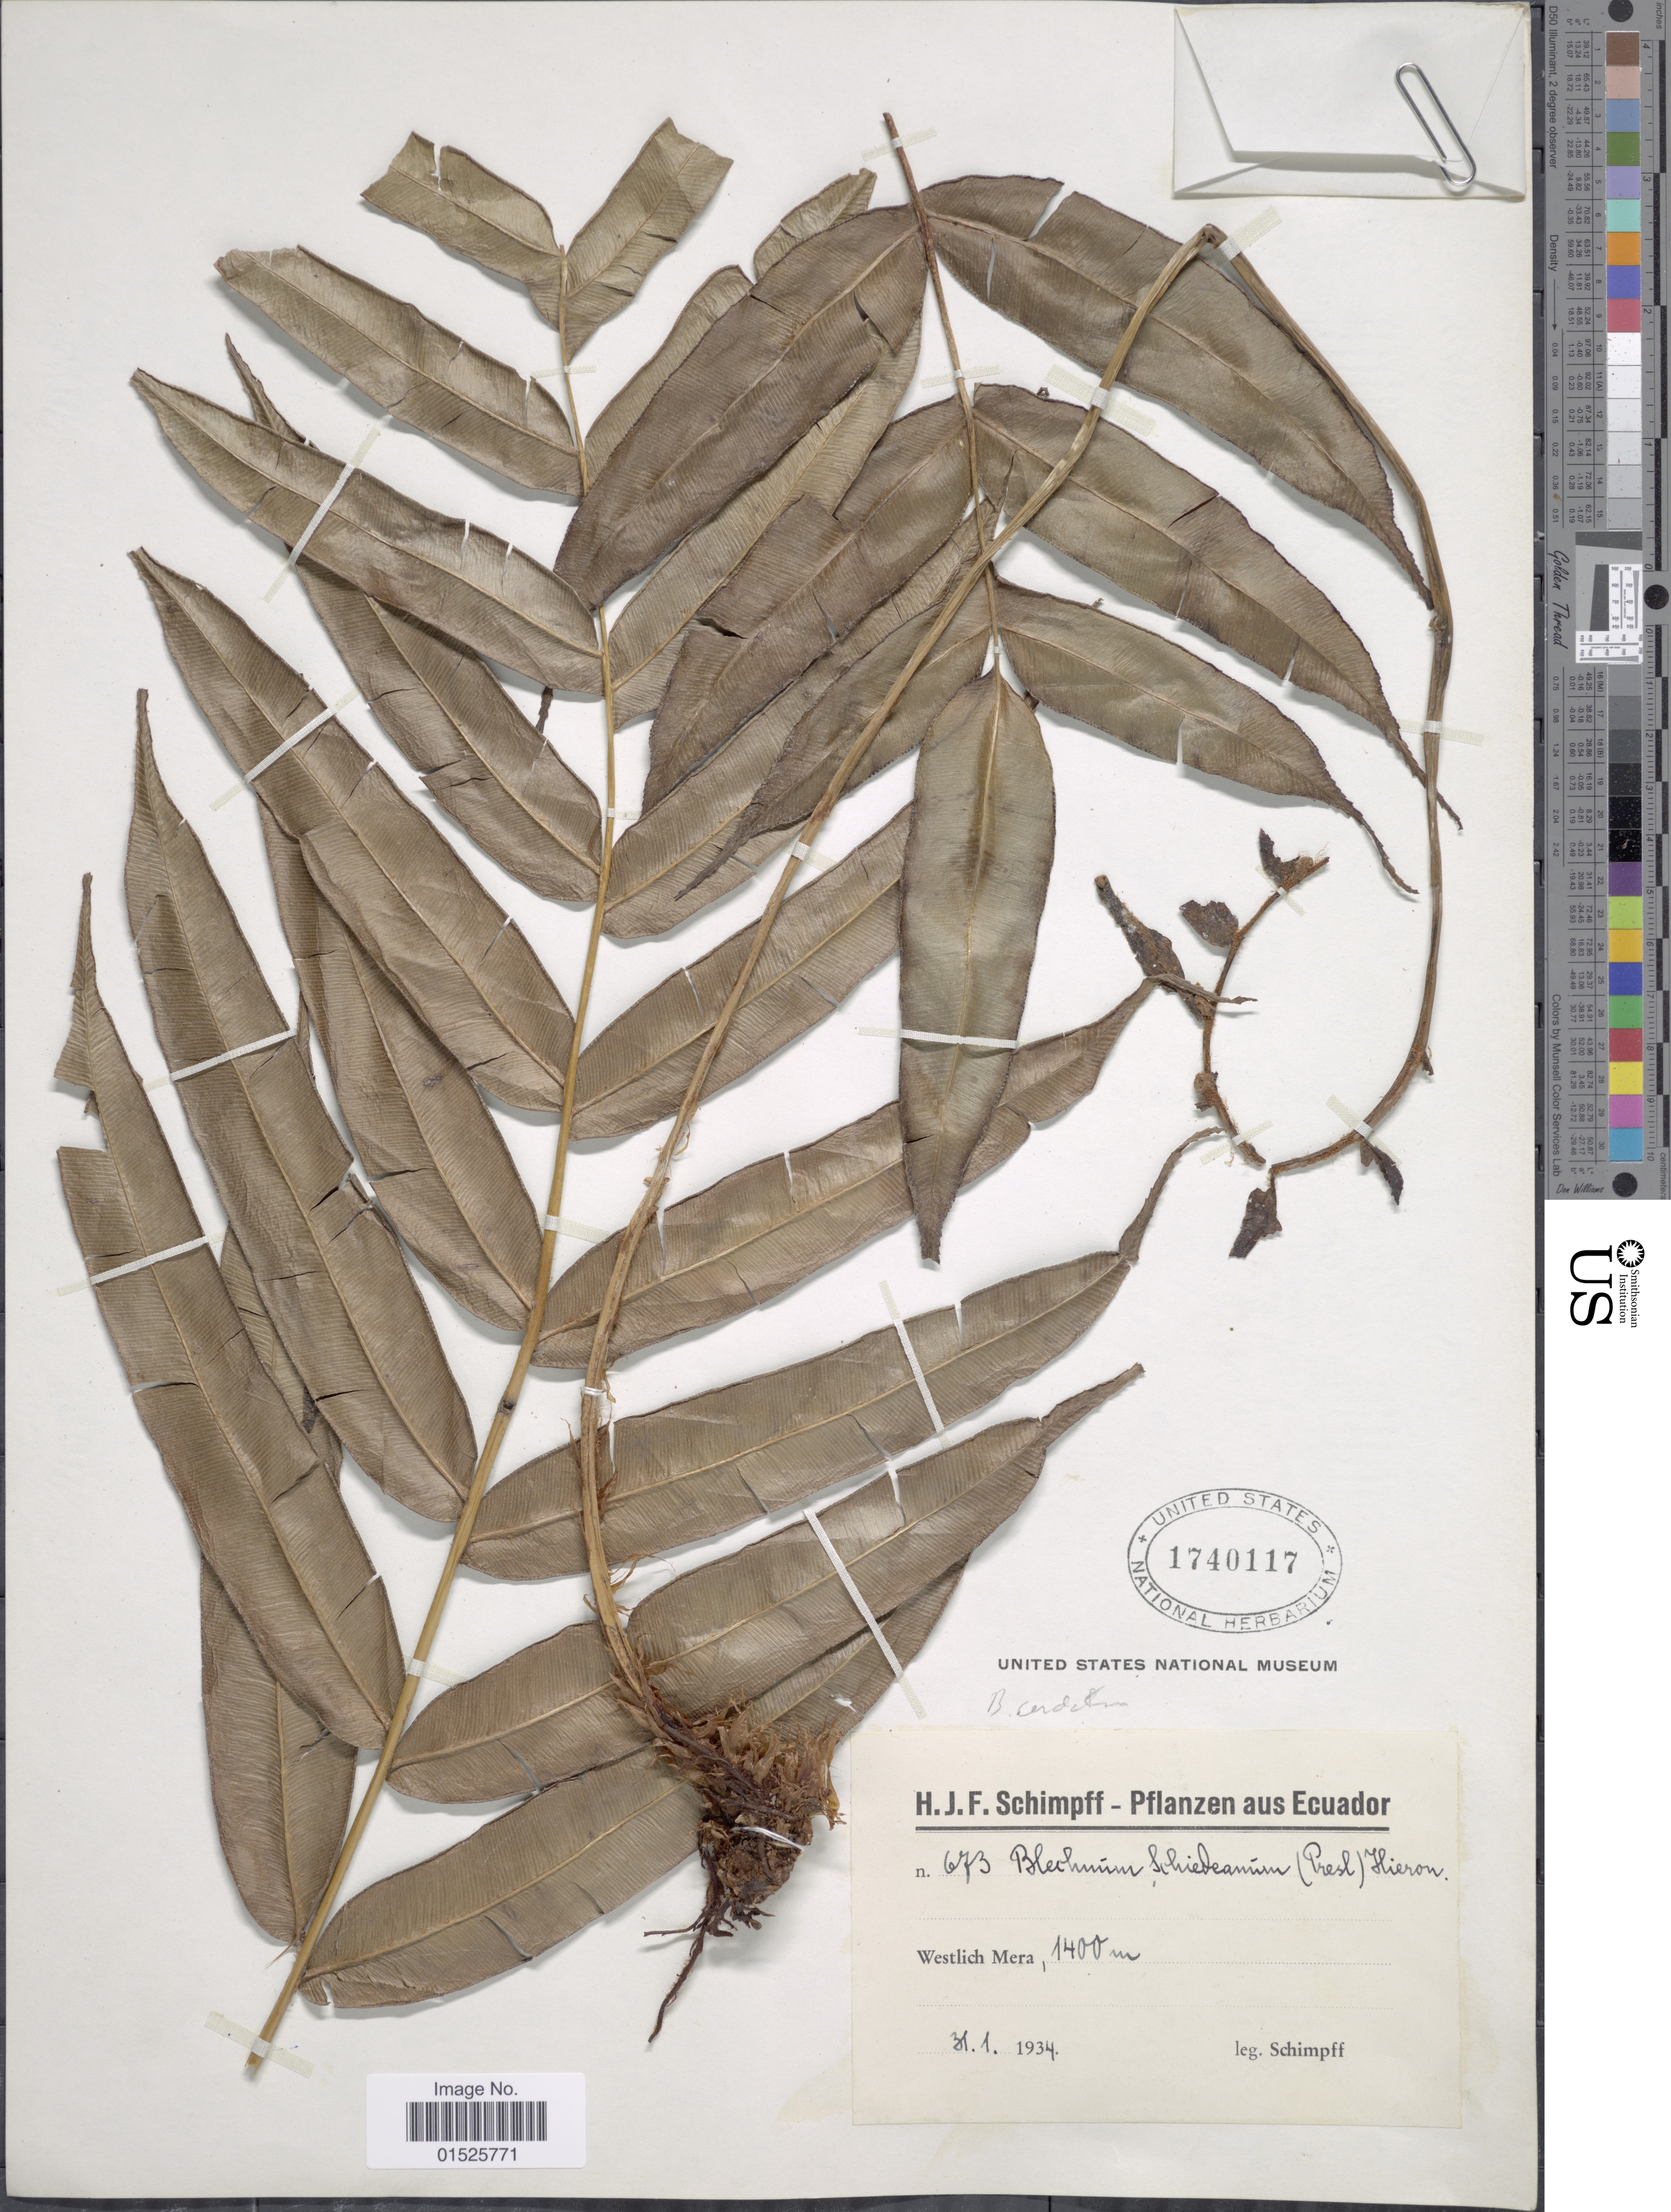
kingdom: Plantae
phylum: Tracheophyta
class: Polypodiopsida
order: Polypodiales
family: Blechnaceae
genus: Blechnum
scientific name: Blechnum cordatum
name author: (Desv.) Hieron.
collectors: Schimpff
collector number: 673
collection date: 1934-01-31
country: Ecuador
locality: Westlich Mera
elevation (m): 1400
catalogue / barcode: US 1740117